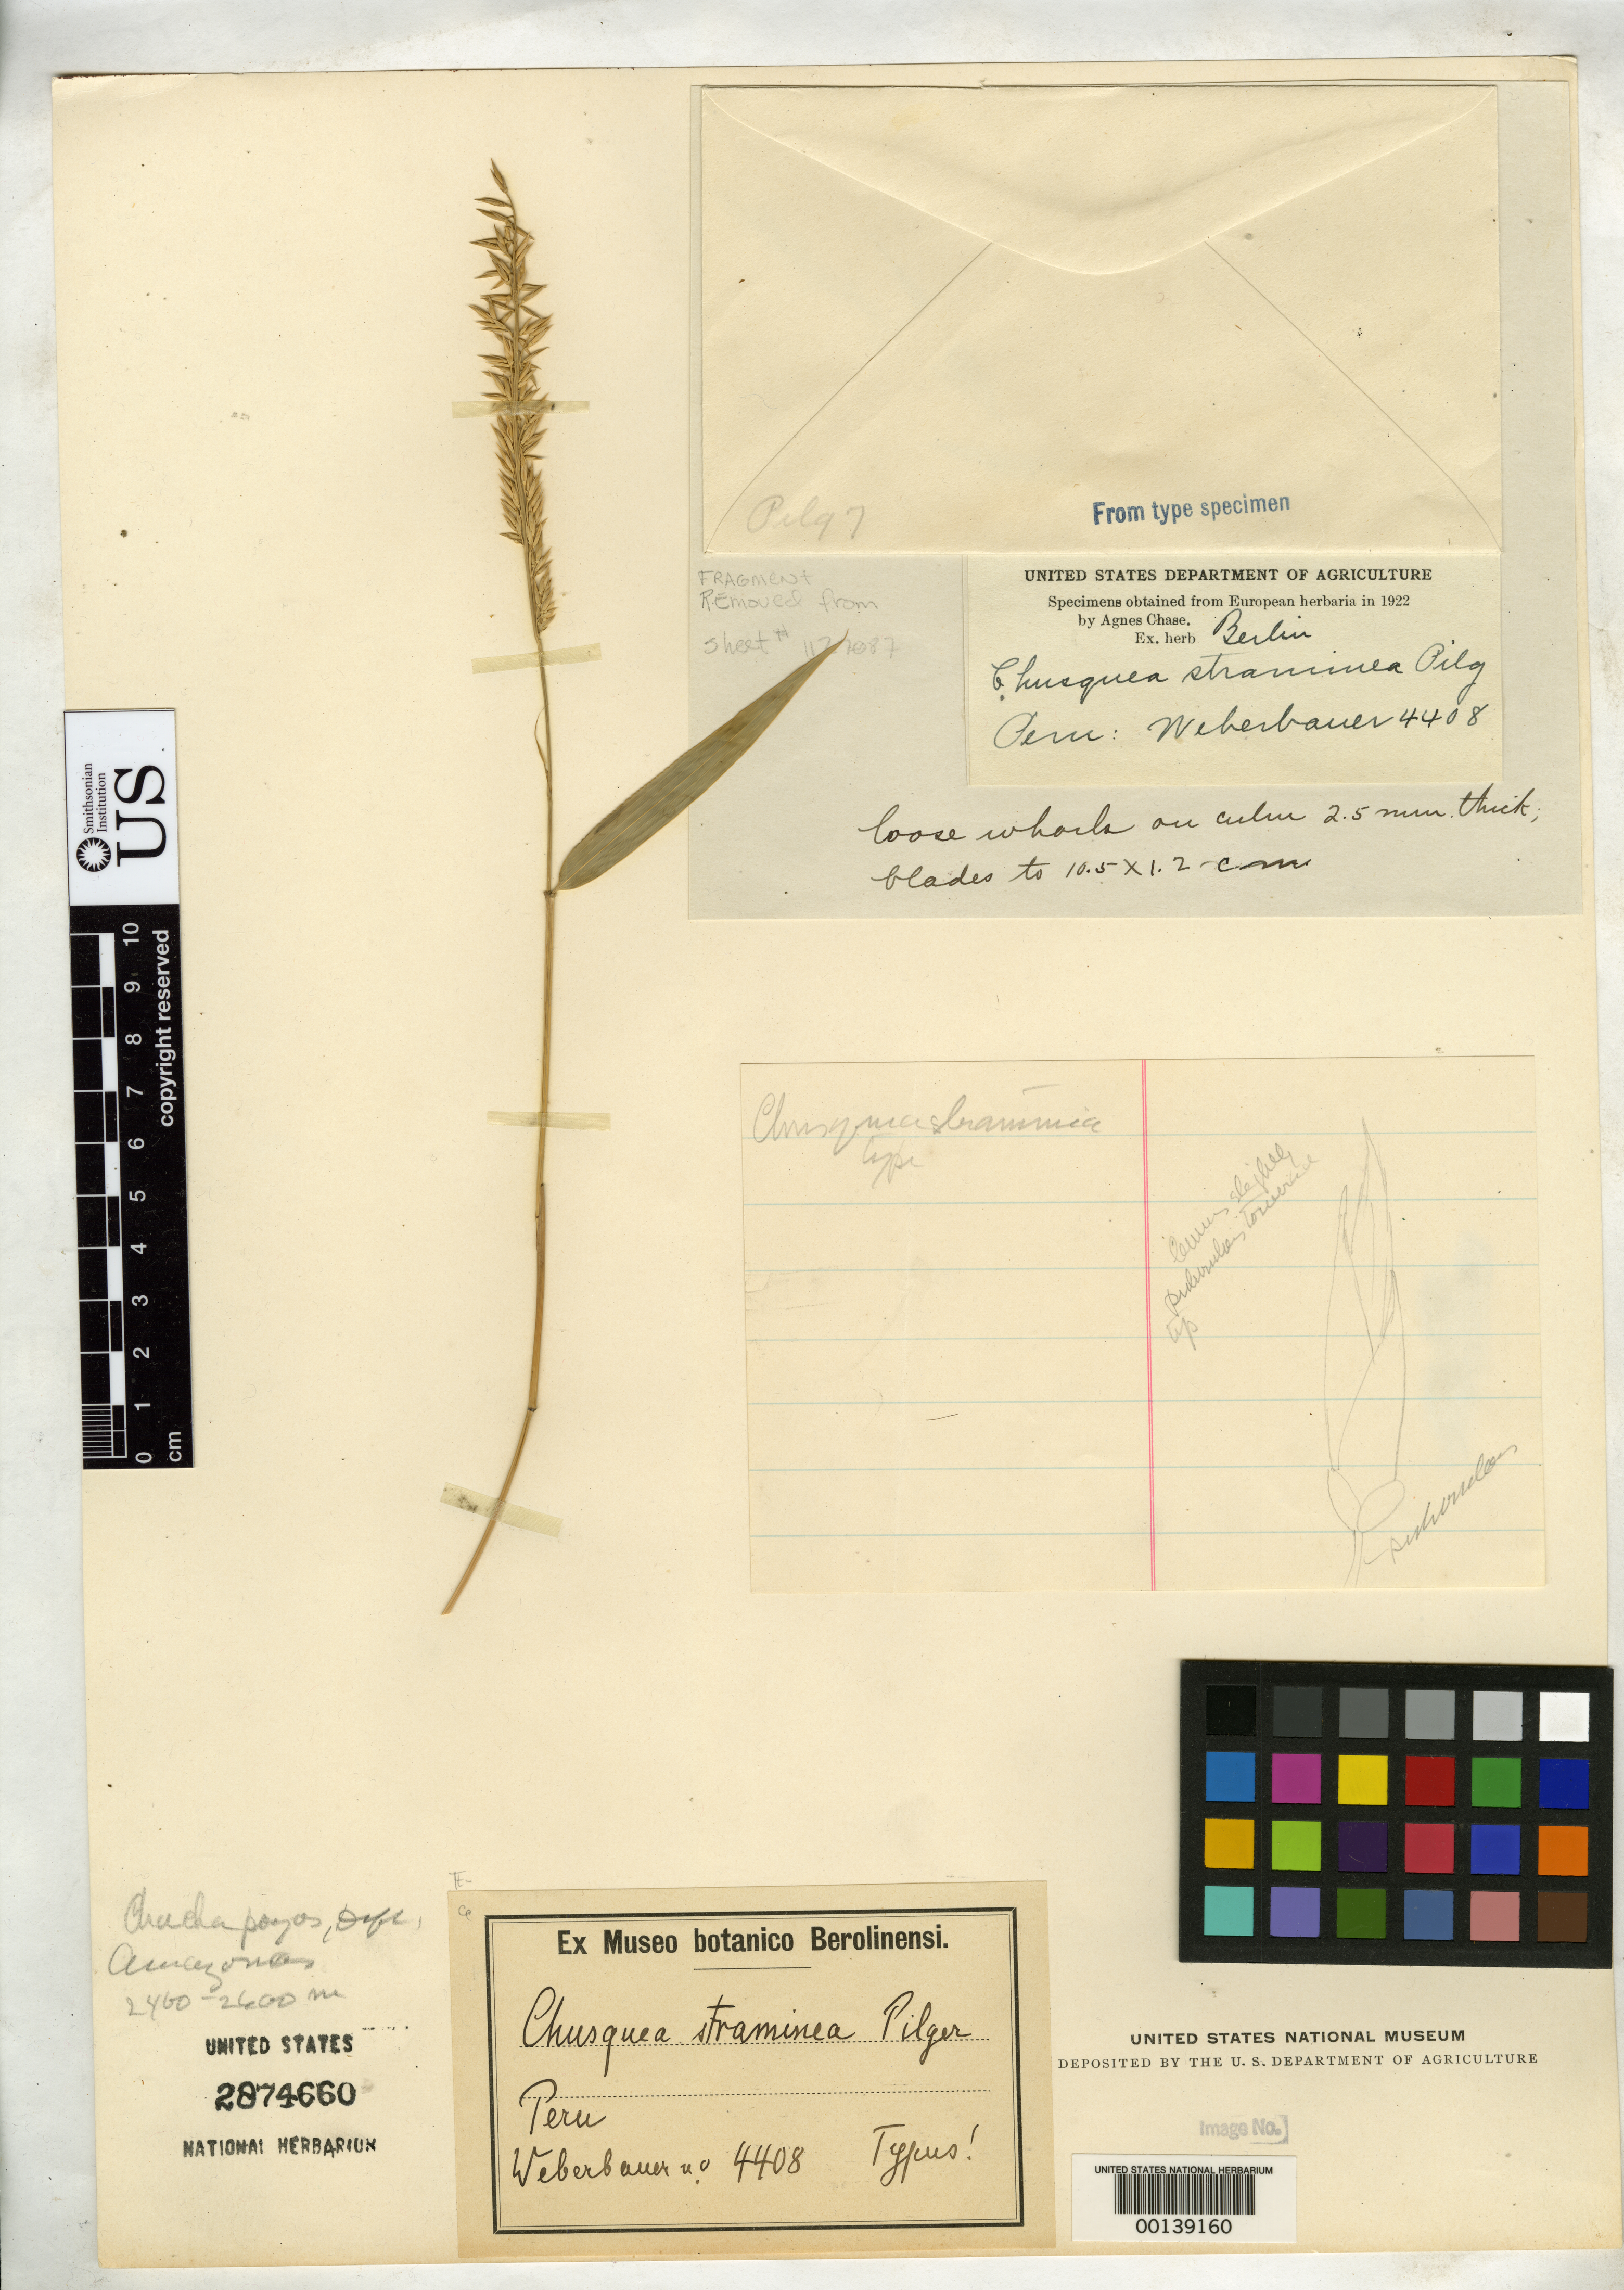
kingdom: Plantae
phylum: Tracheophyta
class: Liliopsida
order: Poales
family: Poaceae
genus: Chusquea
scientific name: Chusquea straminea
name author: Pilg.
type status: Type Collection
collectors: A. Weberbauer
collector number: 14408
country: Peru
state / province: Amazonas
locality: near Chachapoyas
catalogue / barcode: US 2874660